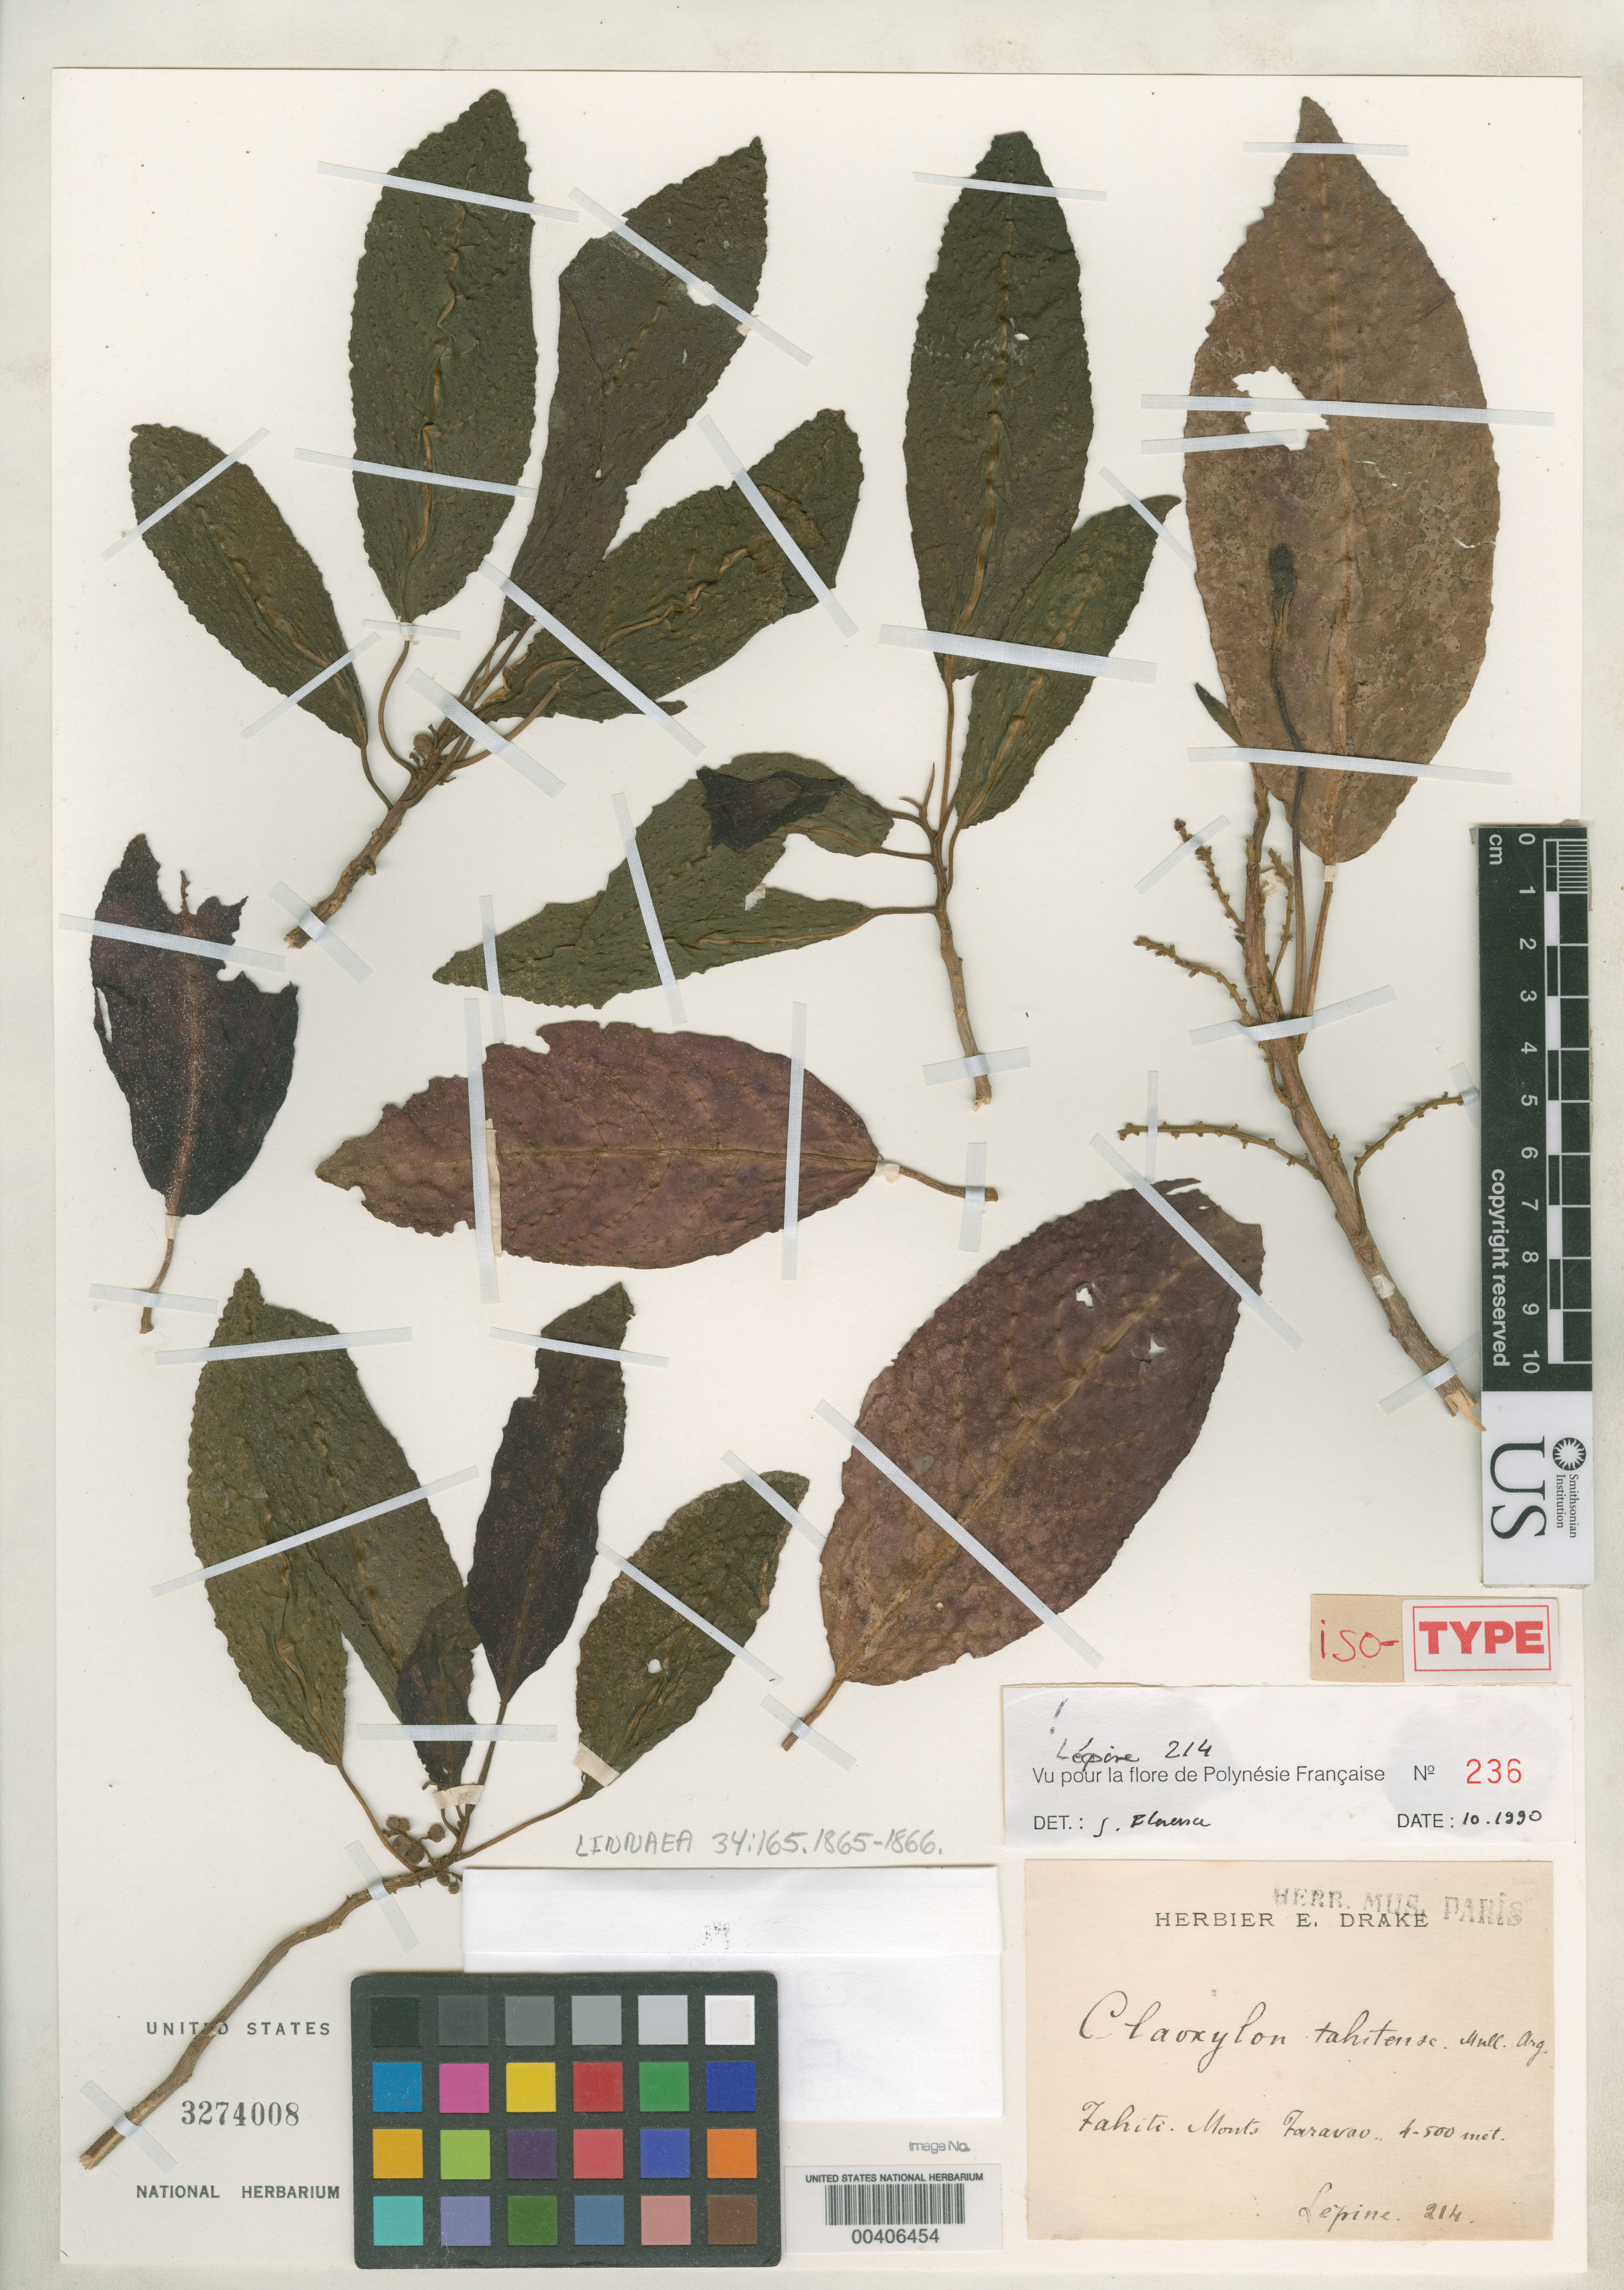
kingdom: Plantae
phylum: Tracheophyta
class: Magnoliopsida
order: Malpighiales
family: Euphorbiaceae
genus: Claoxylon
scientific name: Claoxylon taitense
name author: Müll. Arg.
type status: Isosyntype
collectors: M. Lepine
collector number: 214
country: French Polynesia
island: Tahiti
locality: Monts Faravao. [Society Is.]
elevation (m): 400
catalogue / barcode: US 3274008